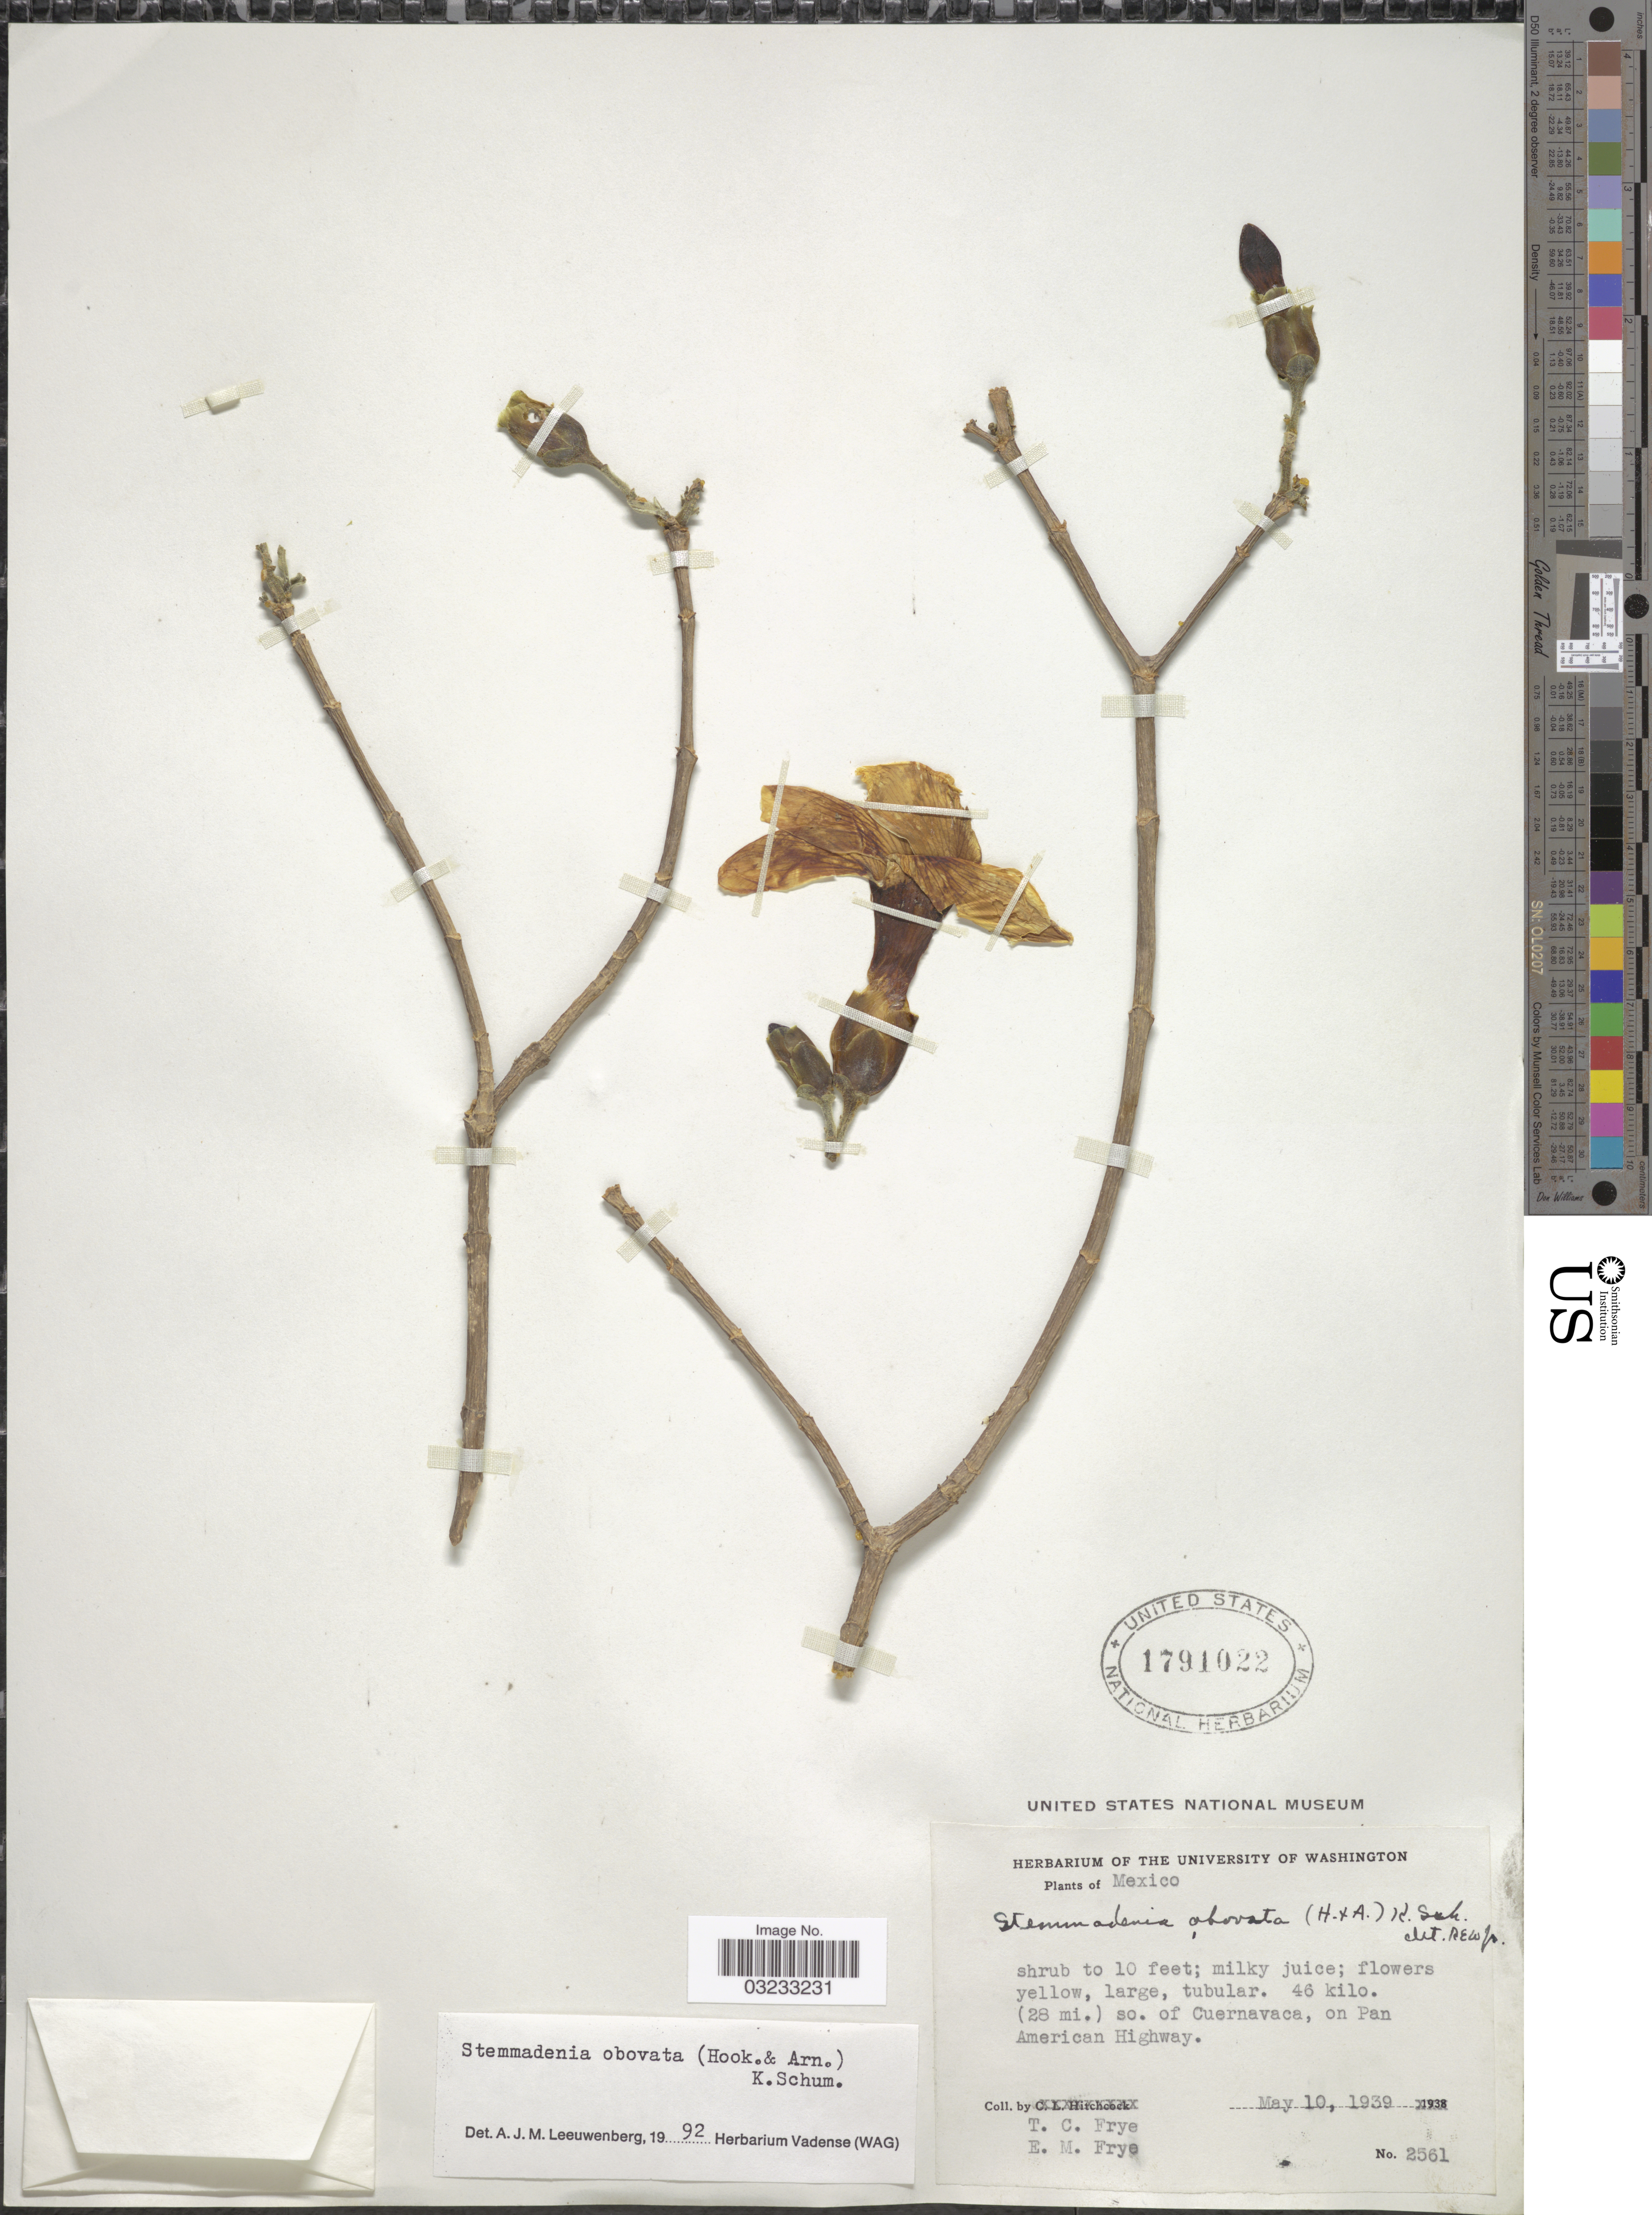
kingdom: Plantae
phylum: Tracheophyta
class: Magnoliopsida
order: Gentianales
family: Apocynaceae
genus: Stemmadenia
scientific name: Stemmadenia obovata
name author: (Hook. & Arn.) K. Schum.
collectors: T. C. Frye & E. Frye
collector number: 2561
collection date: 1939-05-10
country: Mexico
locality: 46 kilo. (28 mi.) so. of Cuernavaca, on Pan American Highway.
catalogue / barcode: US 1791022